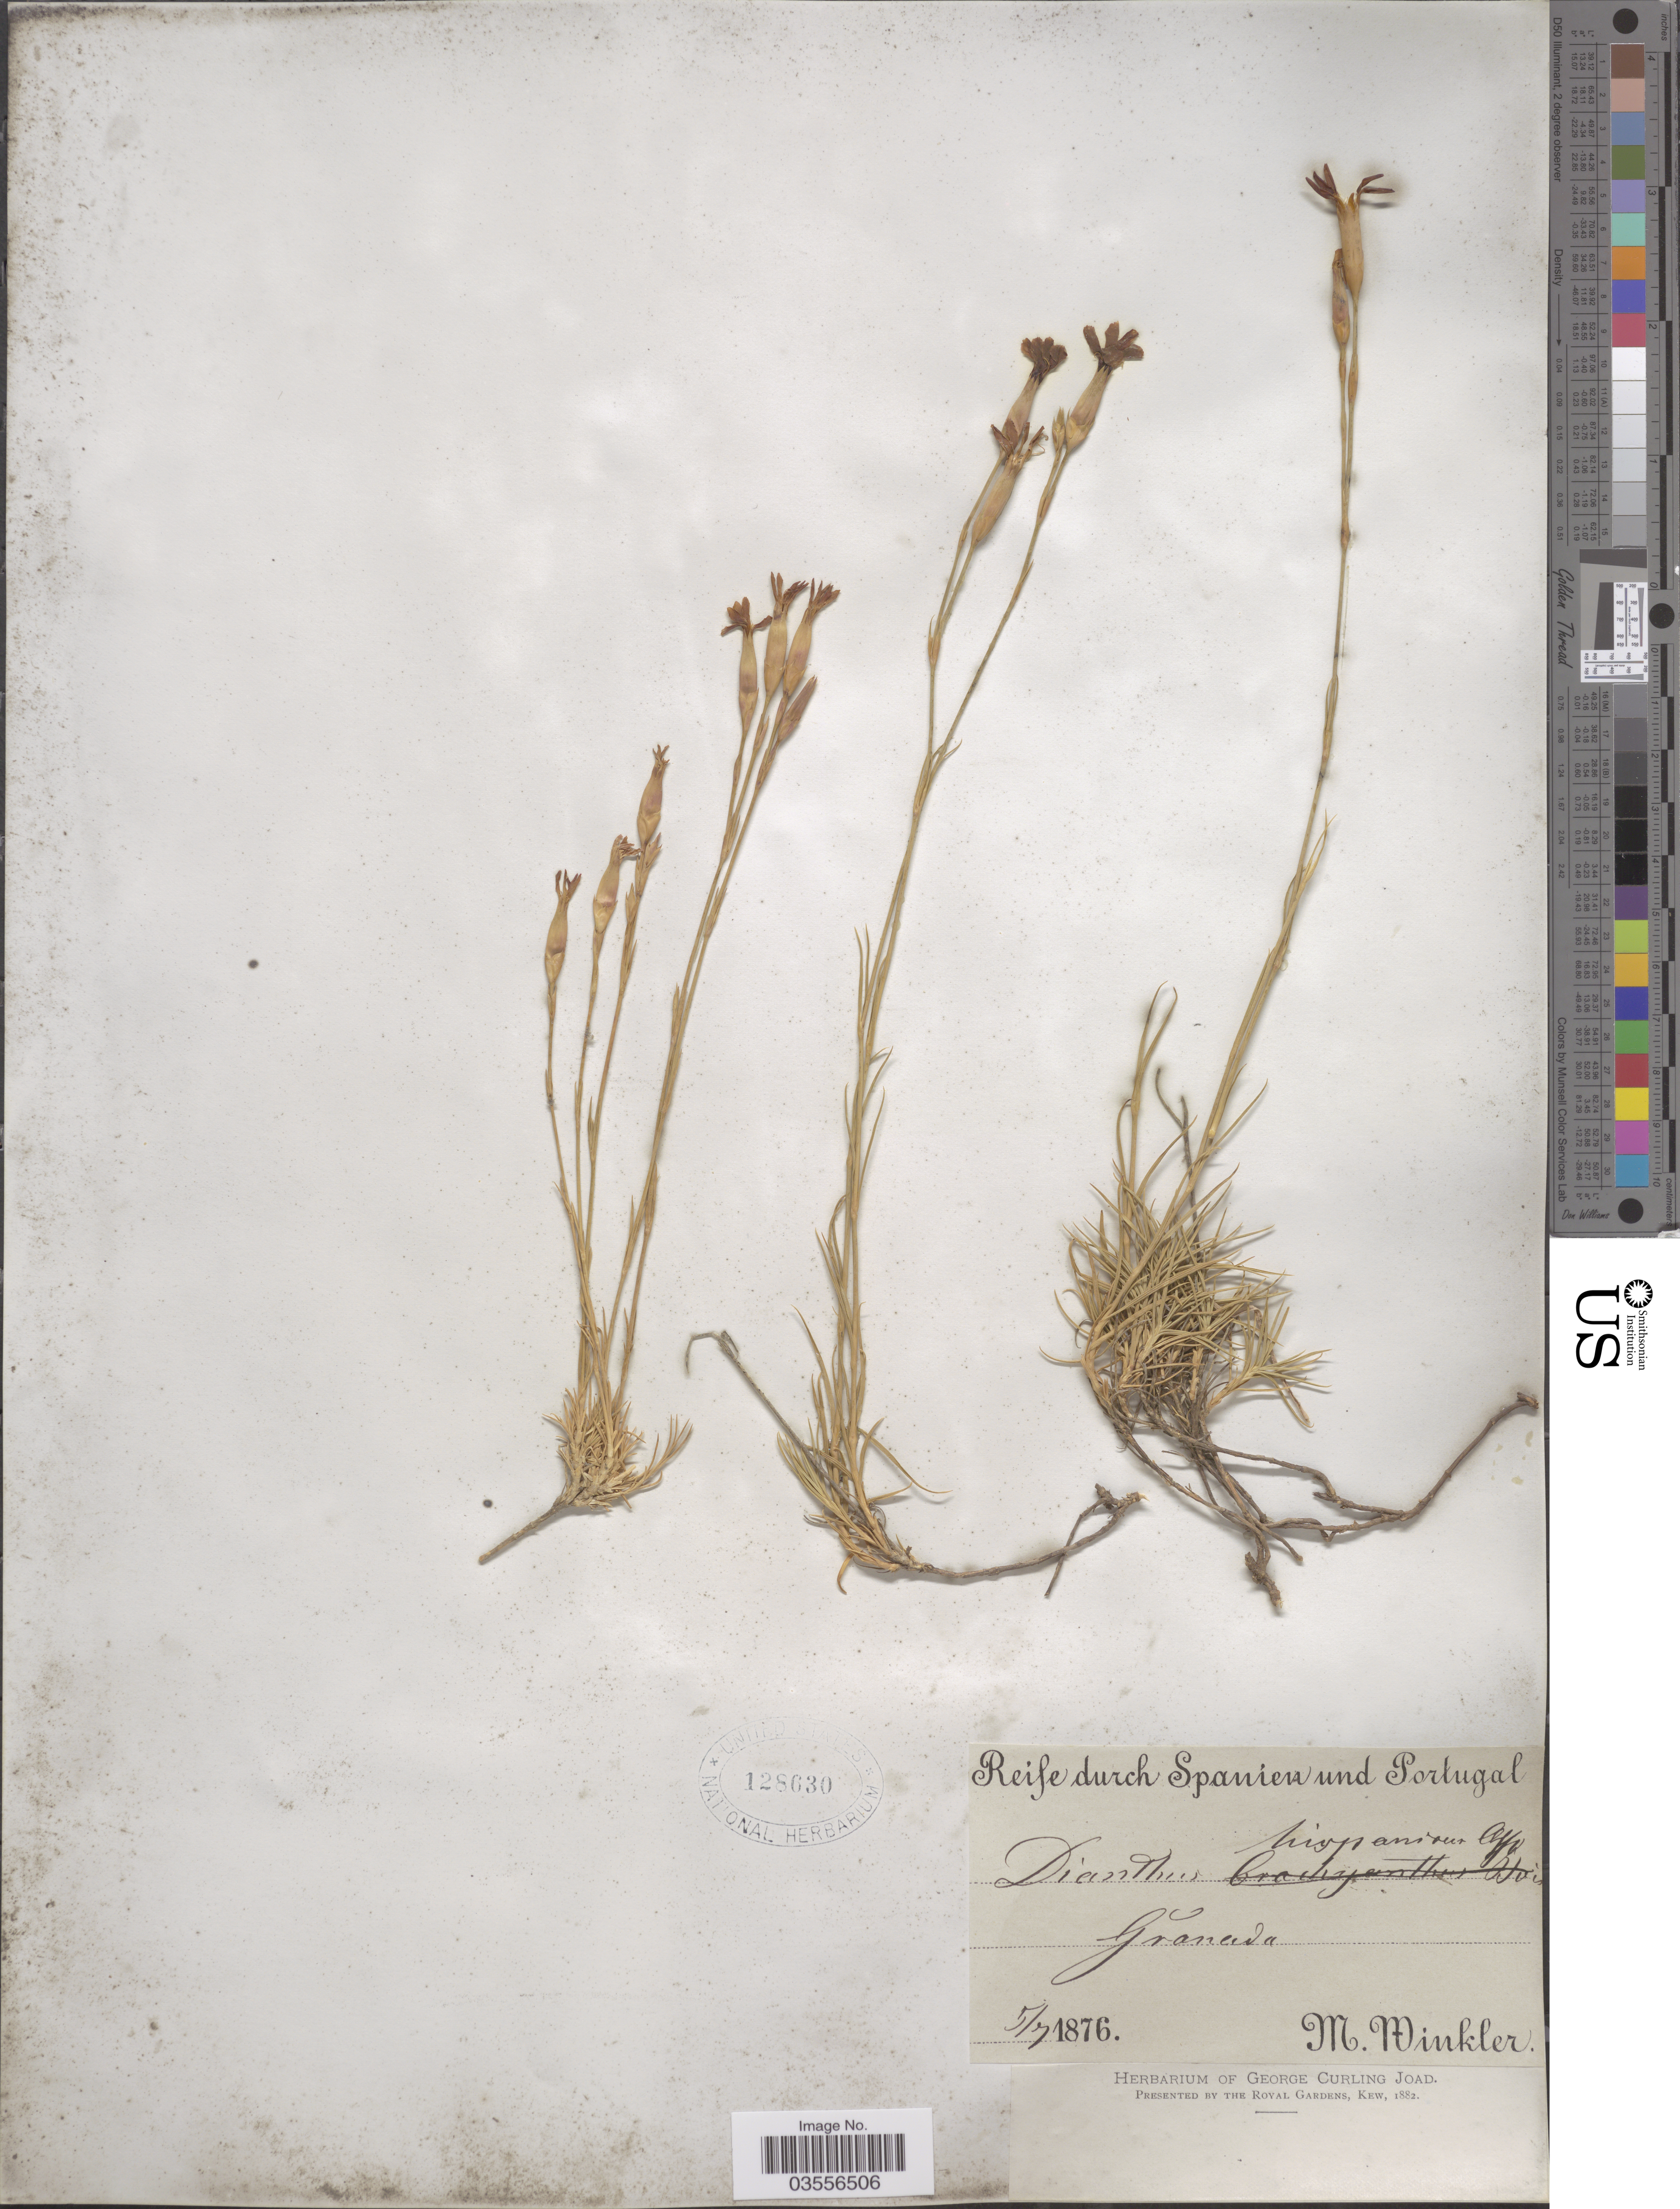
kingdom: Plantae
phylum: Tracheophyta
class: Magnoliopsida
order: Caryophyllales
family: Caryophyllaceae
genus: Dianthus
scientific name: Dianthus hispanicus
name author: Asso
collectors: M. Winkler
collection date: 1876-07-05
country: Spain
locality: Spanien und Portugal. Gránada.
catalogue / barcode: US 128630